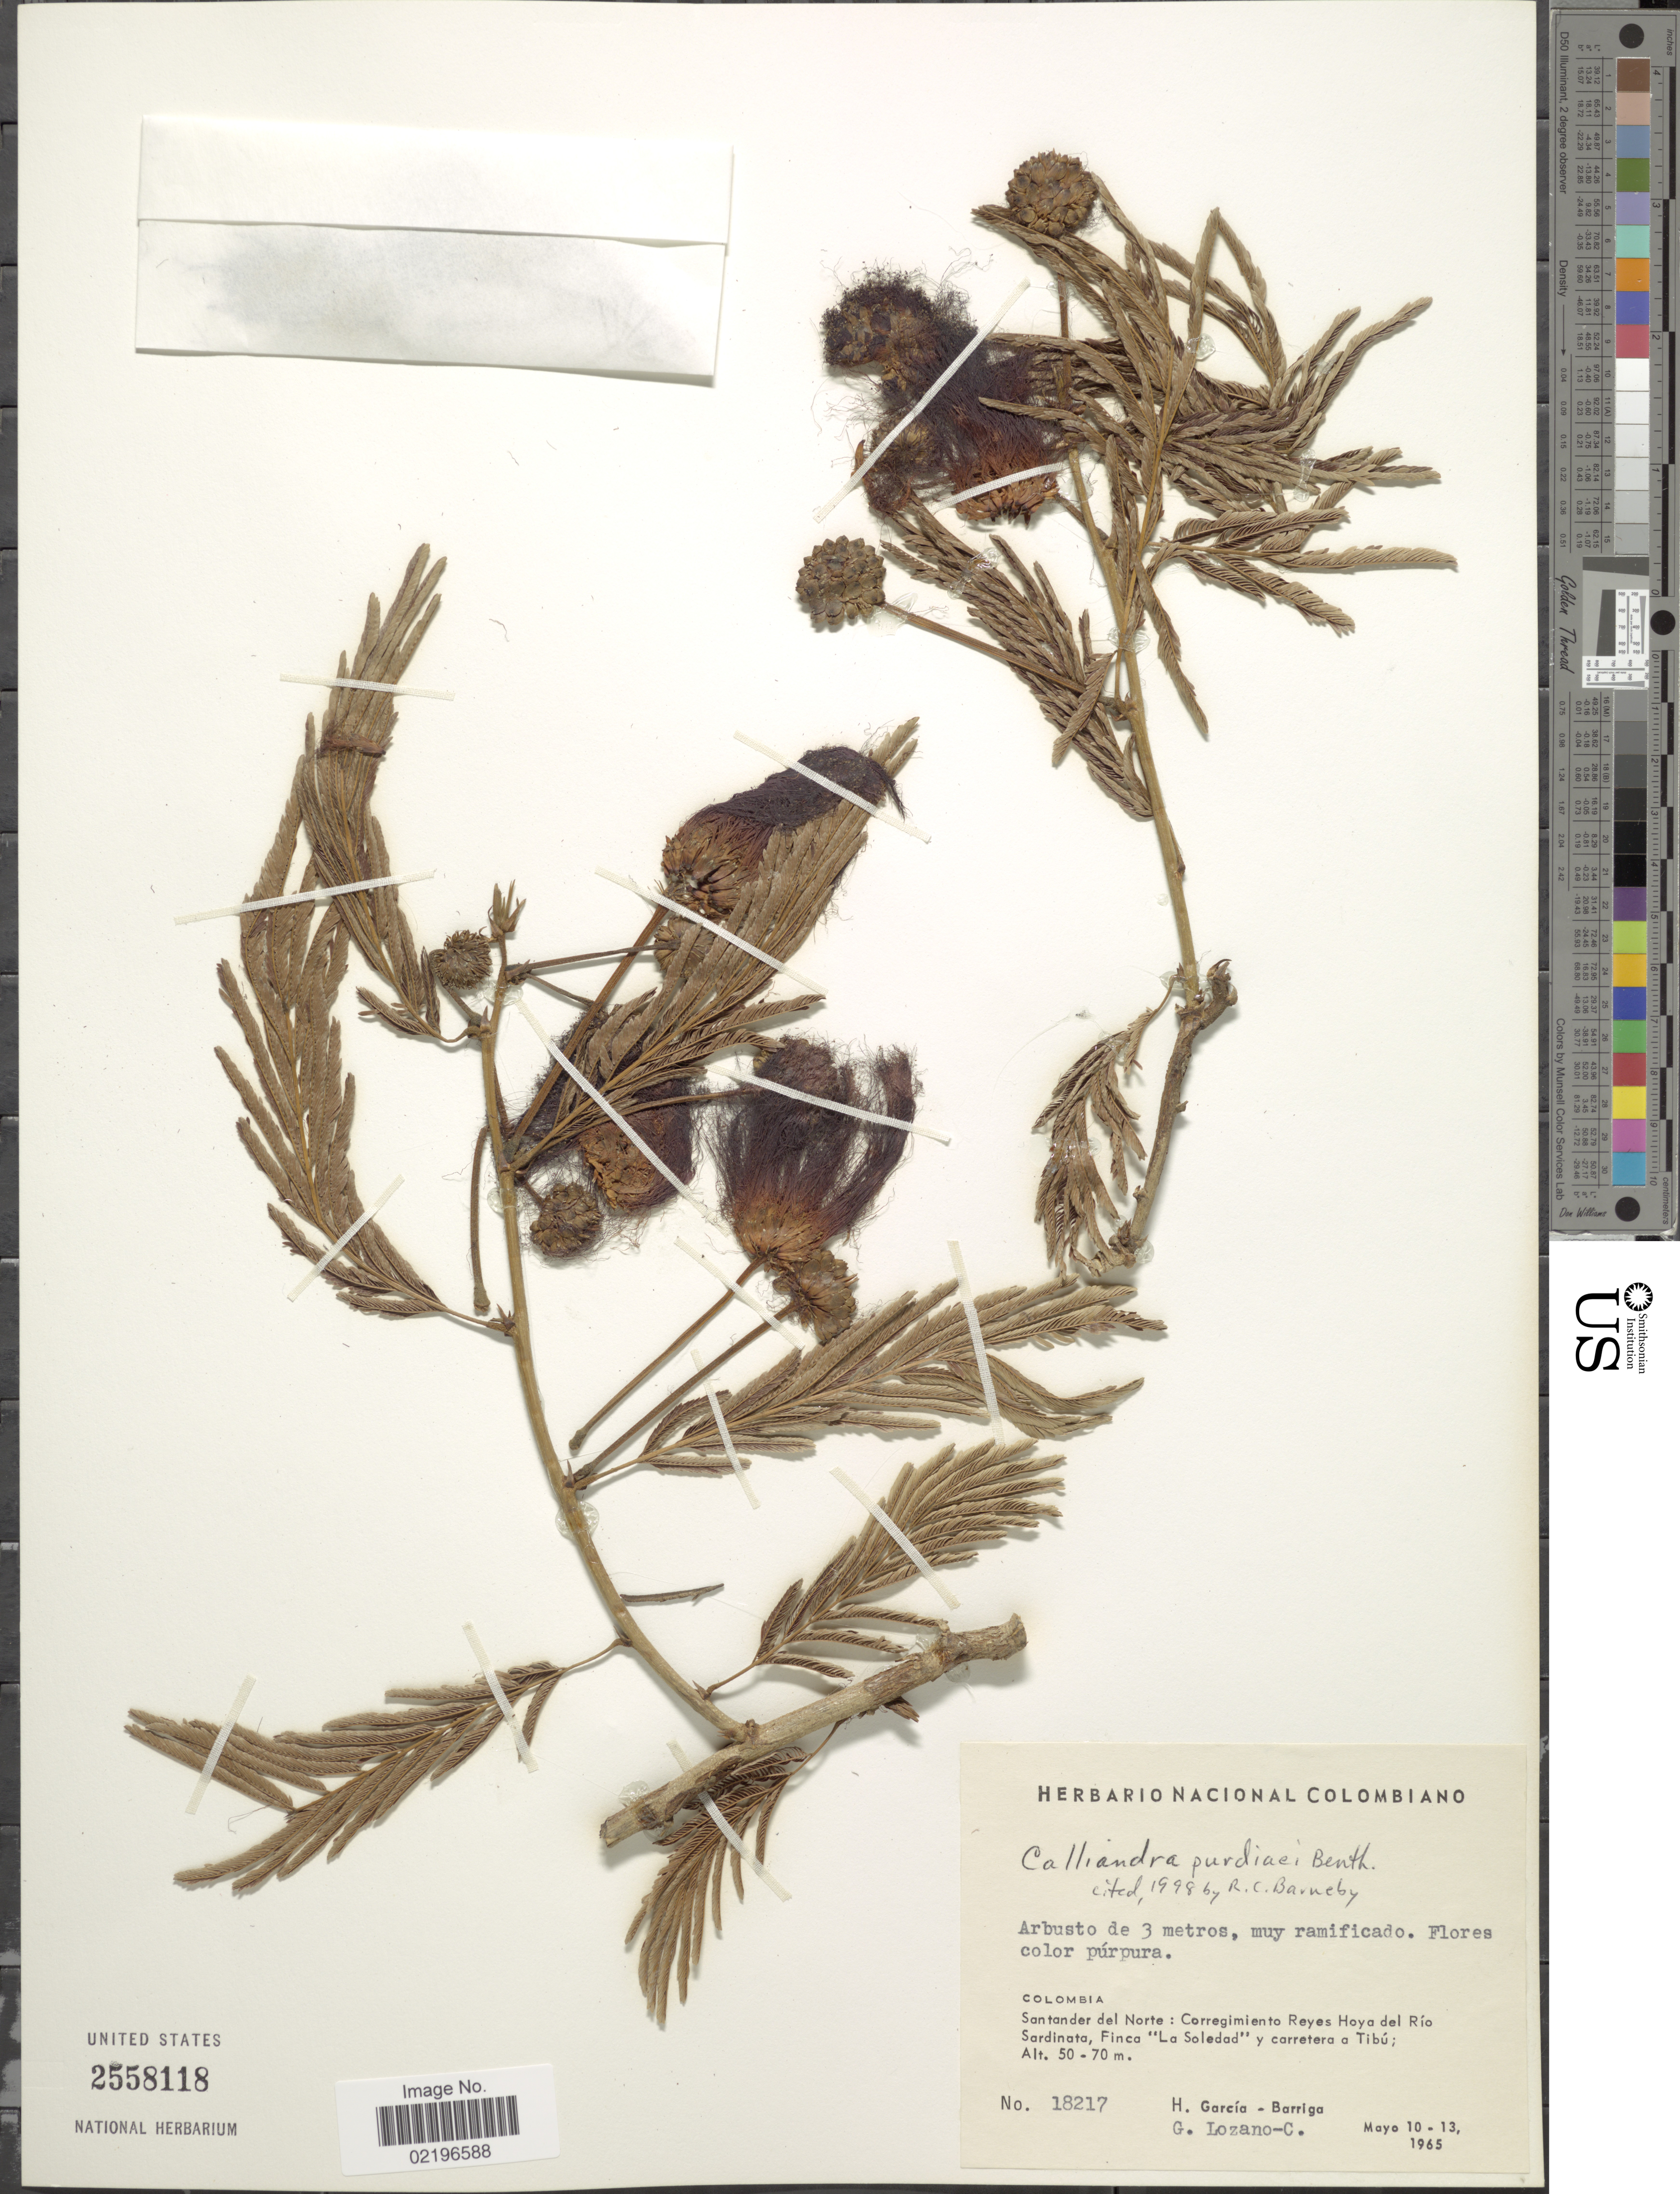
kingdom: Plantae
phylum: Tracheophyta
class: Magnoliopsida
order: Fabales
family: Fabaceae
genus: Calliandra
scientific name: Calliandra purdiaei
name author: Benth.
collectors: H. García Barriga & G. Lozano-Contreras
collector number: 18217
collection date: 1965-05-10/1965-05-13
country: Colombia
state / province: Norte de Santander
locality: Corregimiento Reyes Hoya del Rio Sardinata, Finca "La Soledad" y carretera a Tibu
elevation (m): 50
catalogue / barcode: US 2558118